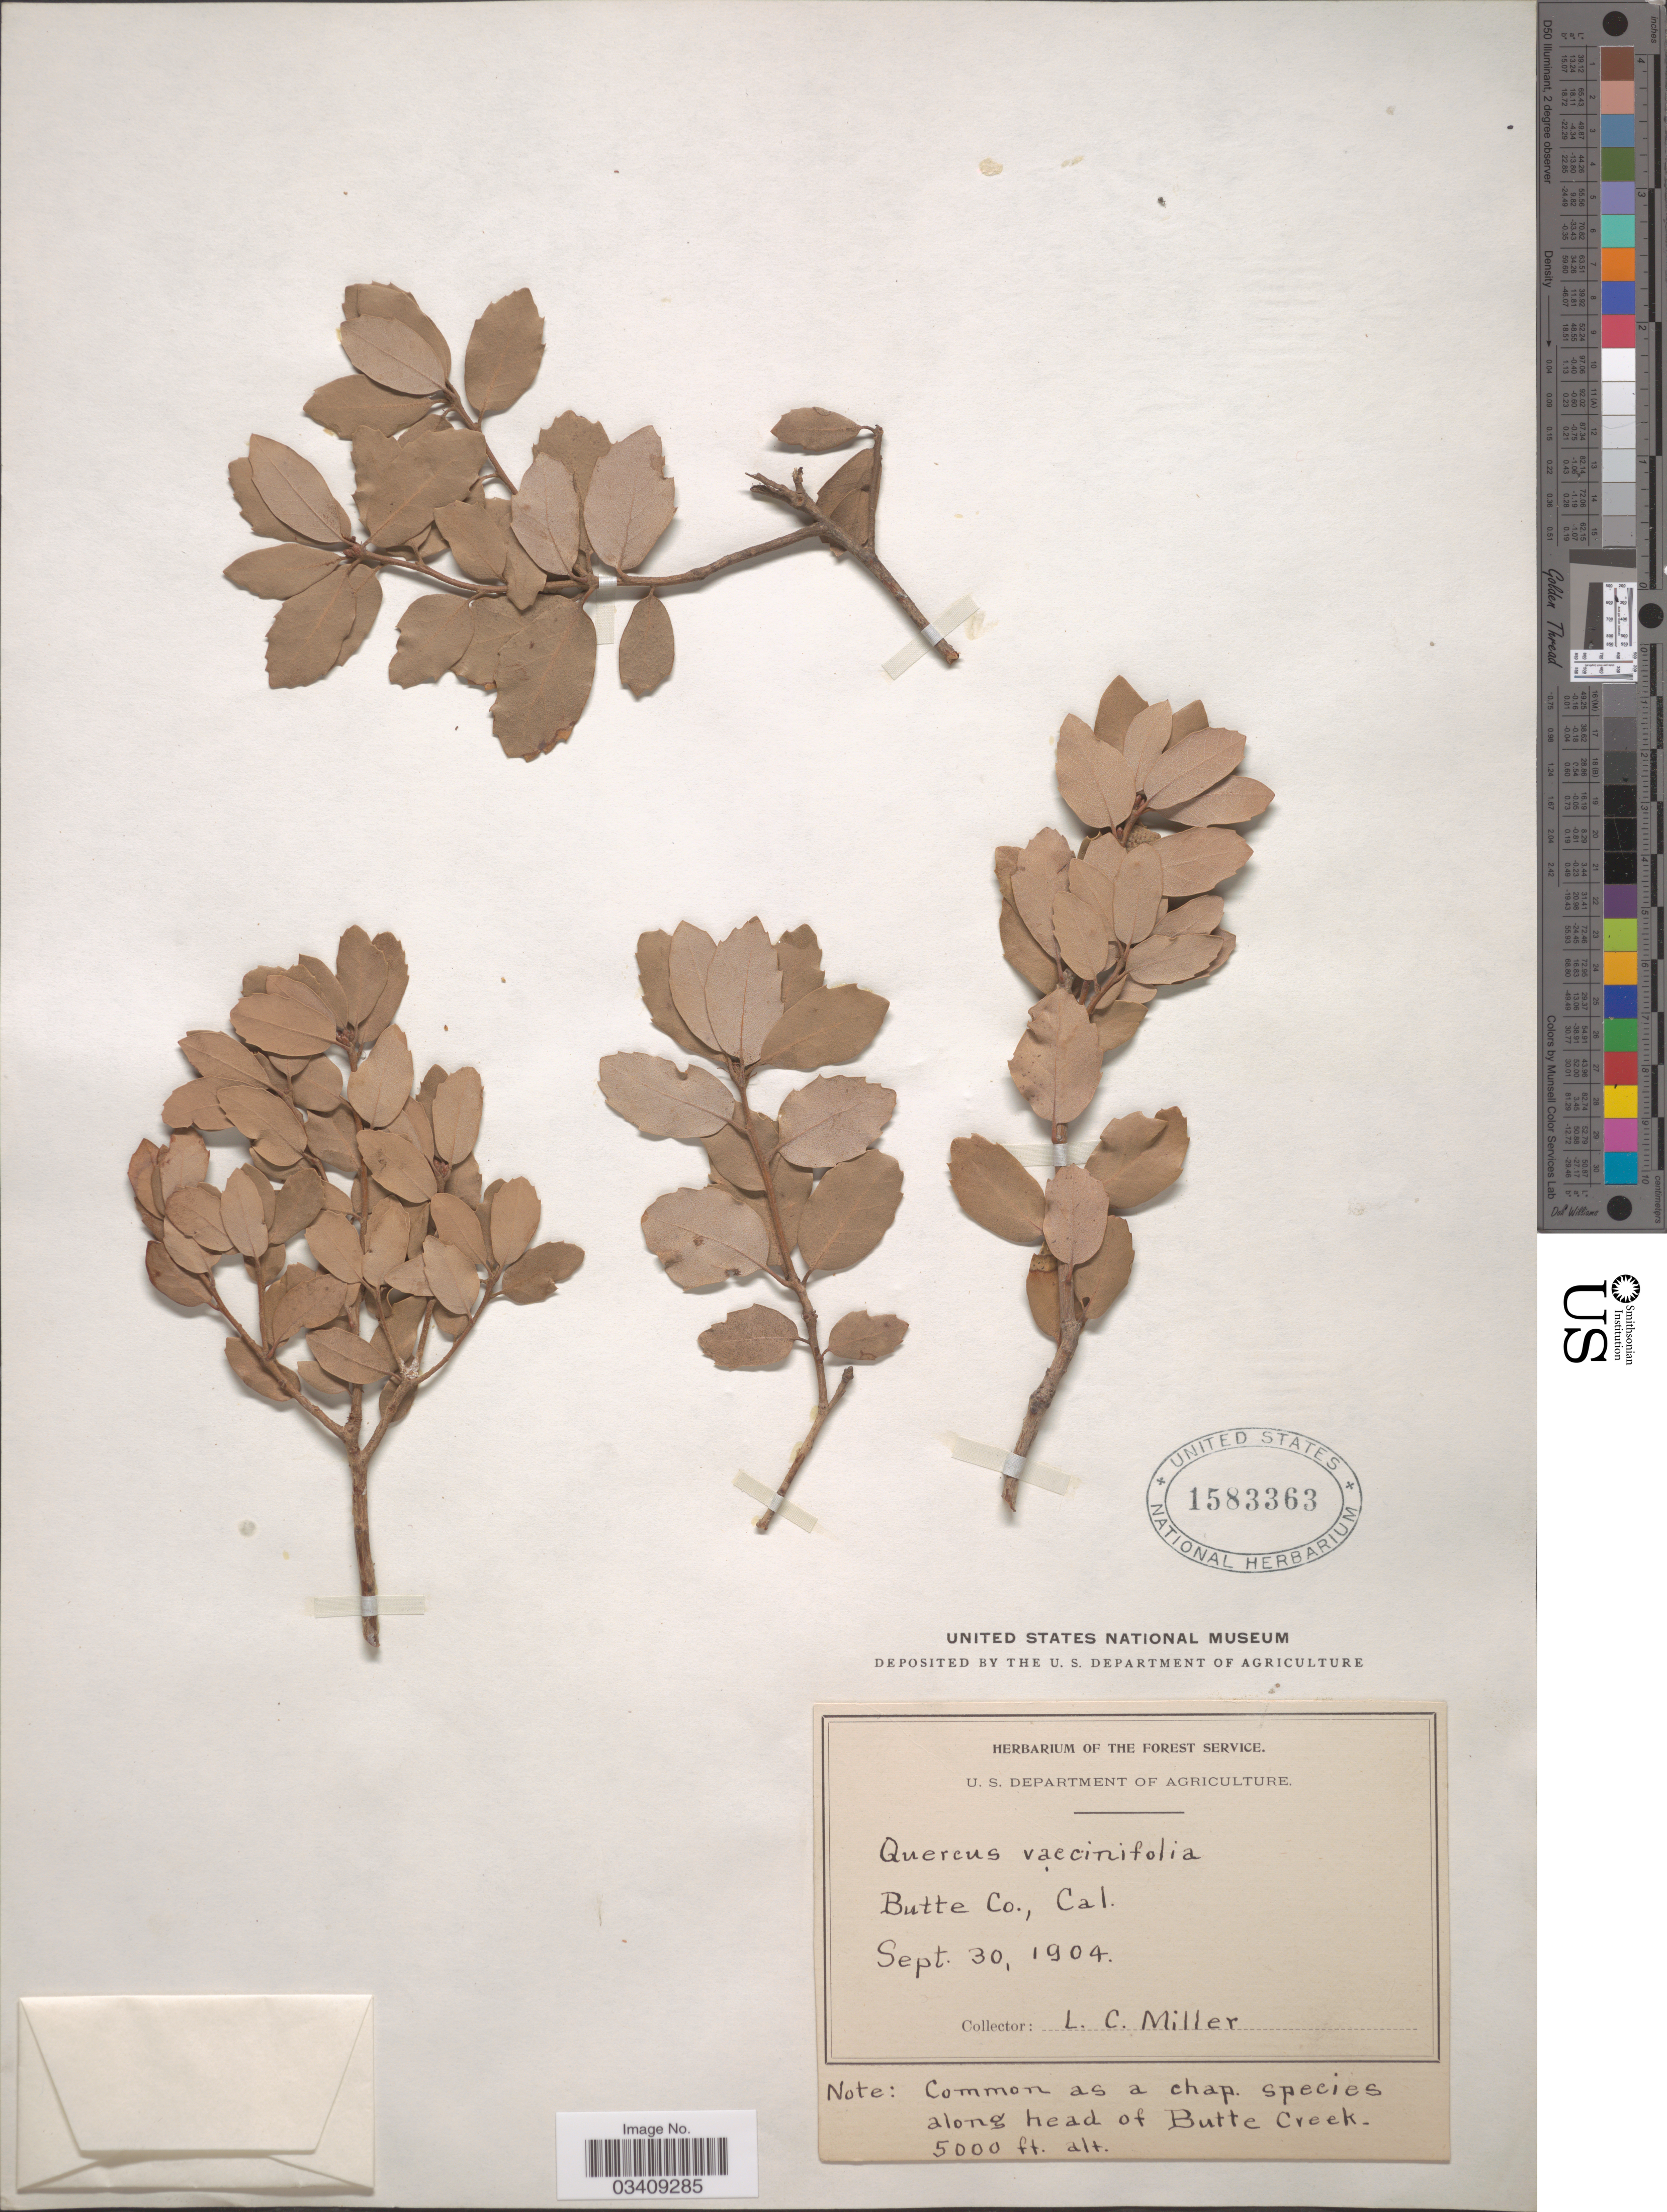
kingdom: Plantae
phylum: Tracheophyta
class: Magnoliopsida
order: Fagales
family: Fagaceae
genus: Quercus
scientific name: Quercus aaata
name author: C.H. Müll.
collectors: M. Miller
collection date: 1904-09-30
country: United States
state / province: California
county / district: Butte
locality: Butte Co., along head of Butte Creek.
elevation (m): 1524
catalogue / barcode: US 1583363